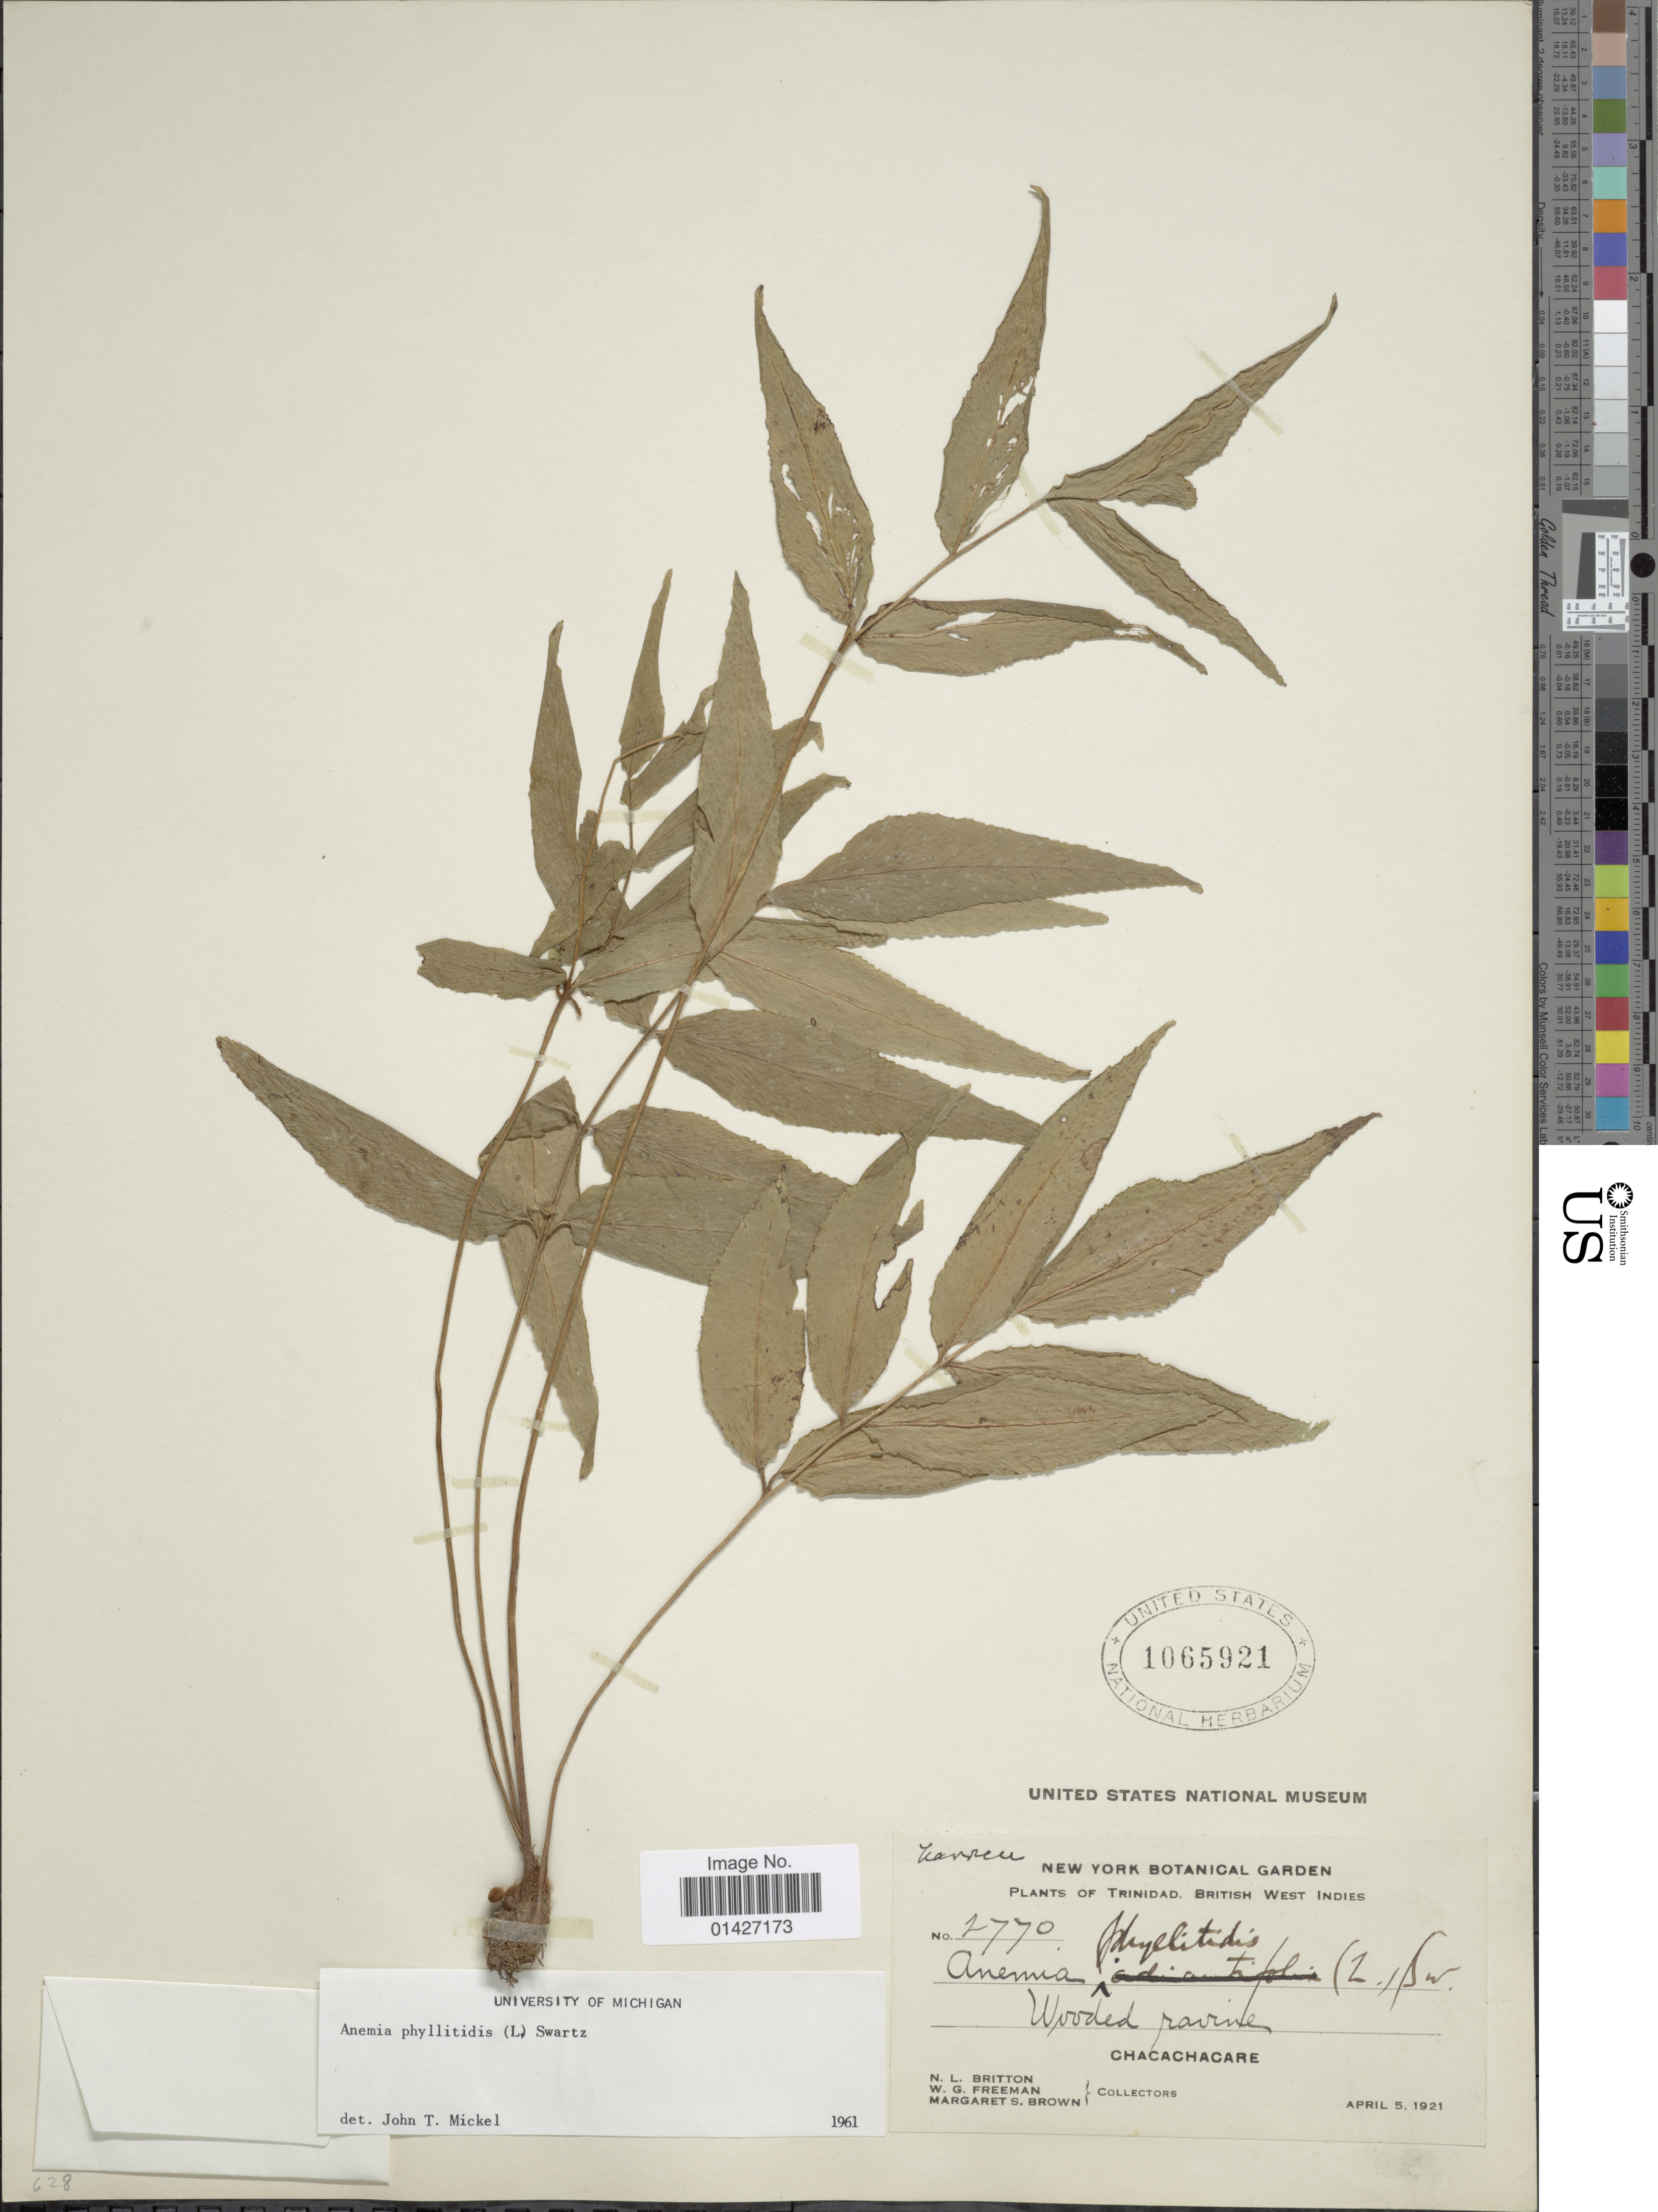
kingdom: Plantae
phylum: Tracheophyta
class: Polypodiopsida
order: Schizaeales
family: Anemiaceae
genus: Anemia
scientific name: Anemia phyllitidis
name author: (L.) Sw.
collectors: N. Britton, W. Freeman & M. S. Brown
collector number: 2770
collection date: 1921-04-05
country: Trinidad and Tobago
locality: Trinidad. British West Indies. Wooded ravine, Chacachacare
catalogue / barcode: US 1065921